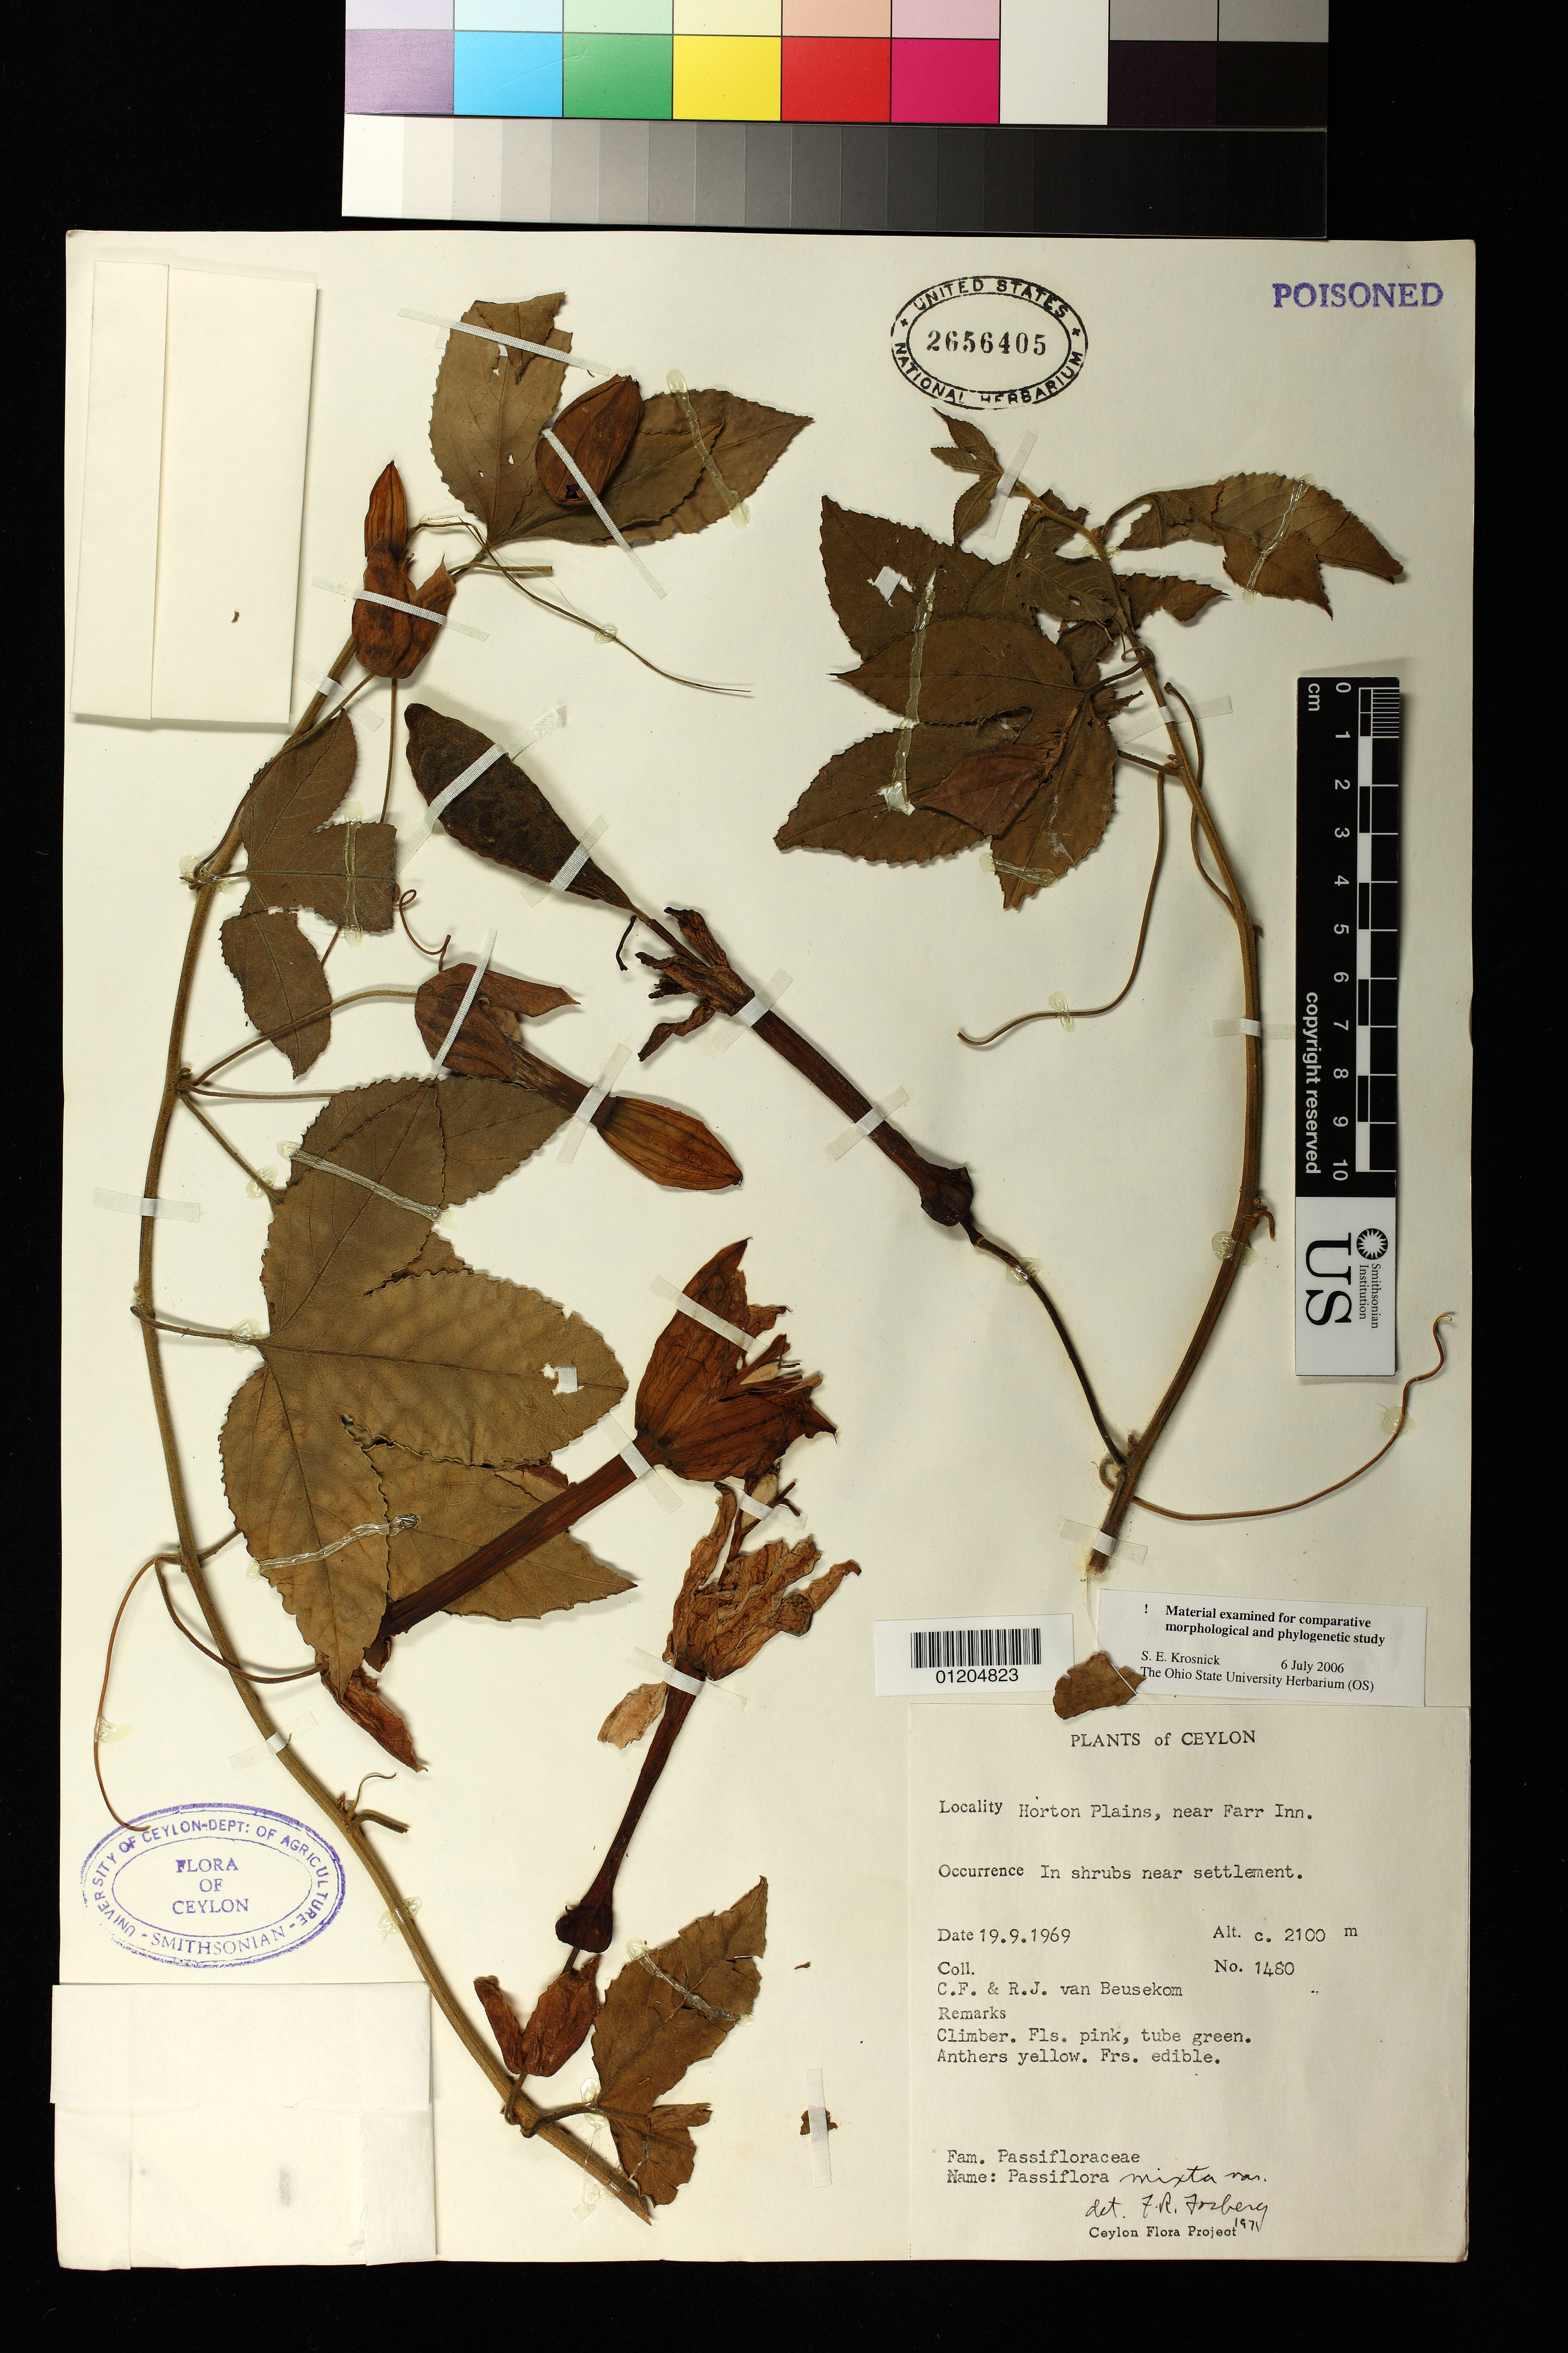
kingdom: Plantae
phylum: Tracheophyta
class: Magnoliopsida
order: Malpighiales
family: Passifloraceae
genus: Passiflora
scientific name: Passiflora mixta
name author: L. f.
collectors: C. F. Beusekom & R. Van Beusekom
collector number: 1480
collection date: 1969-09-19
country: Sri Lanka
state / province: Central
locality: Horton Plains, near Farr Inn.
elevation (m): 2100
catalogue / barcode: US 2656405